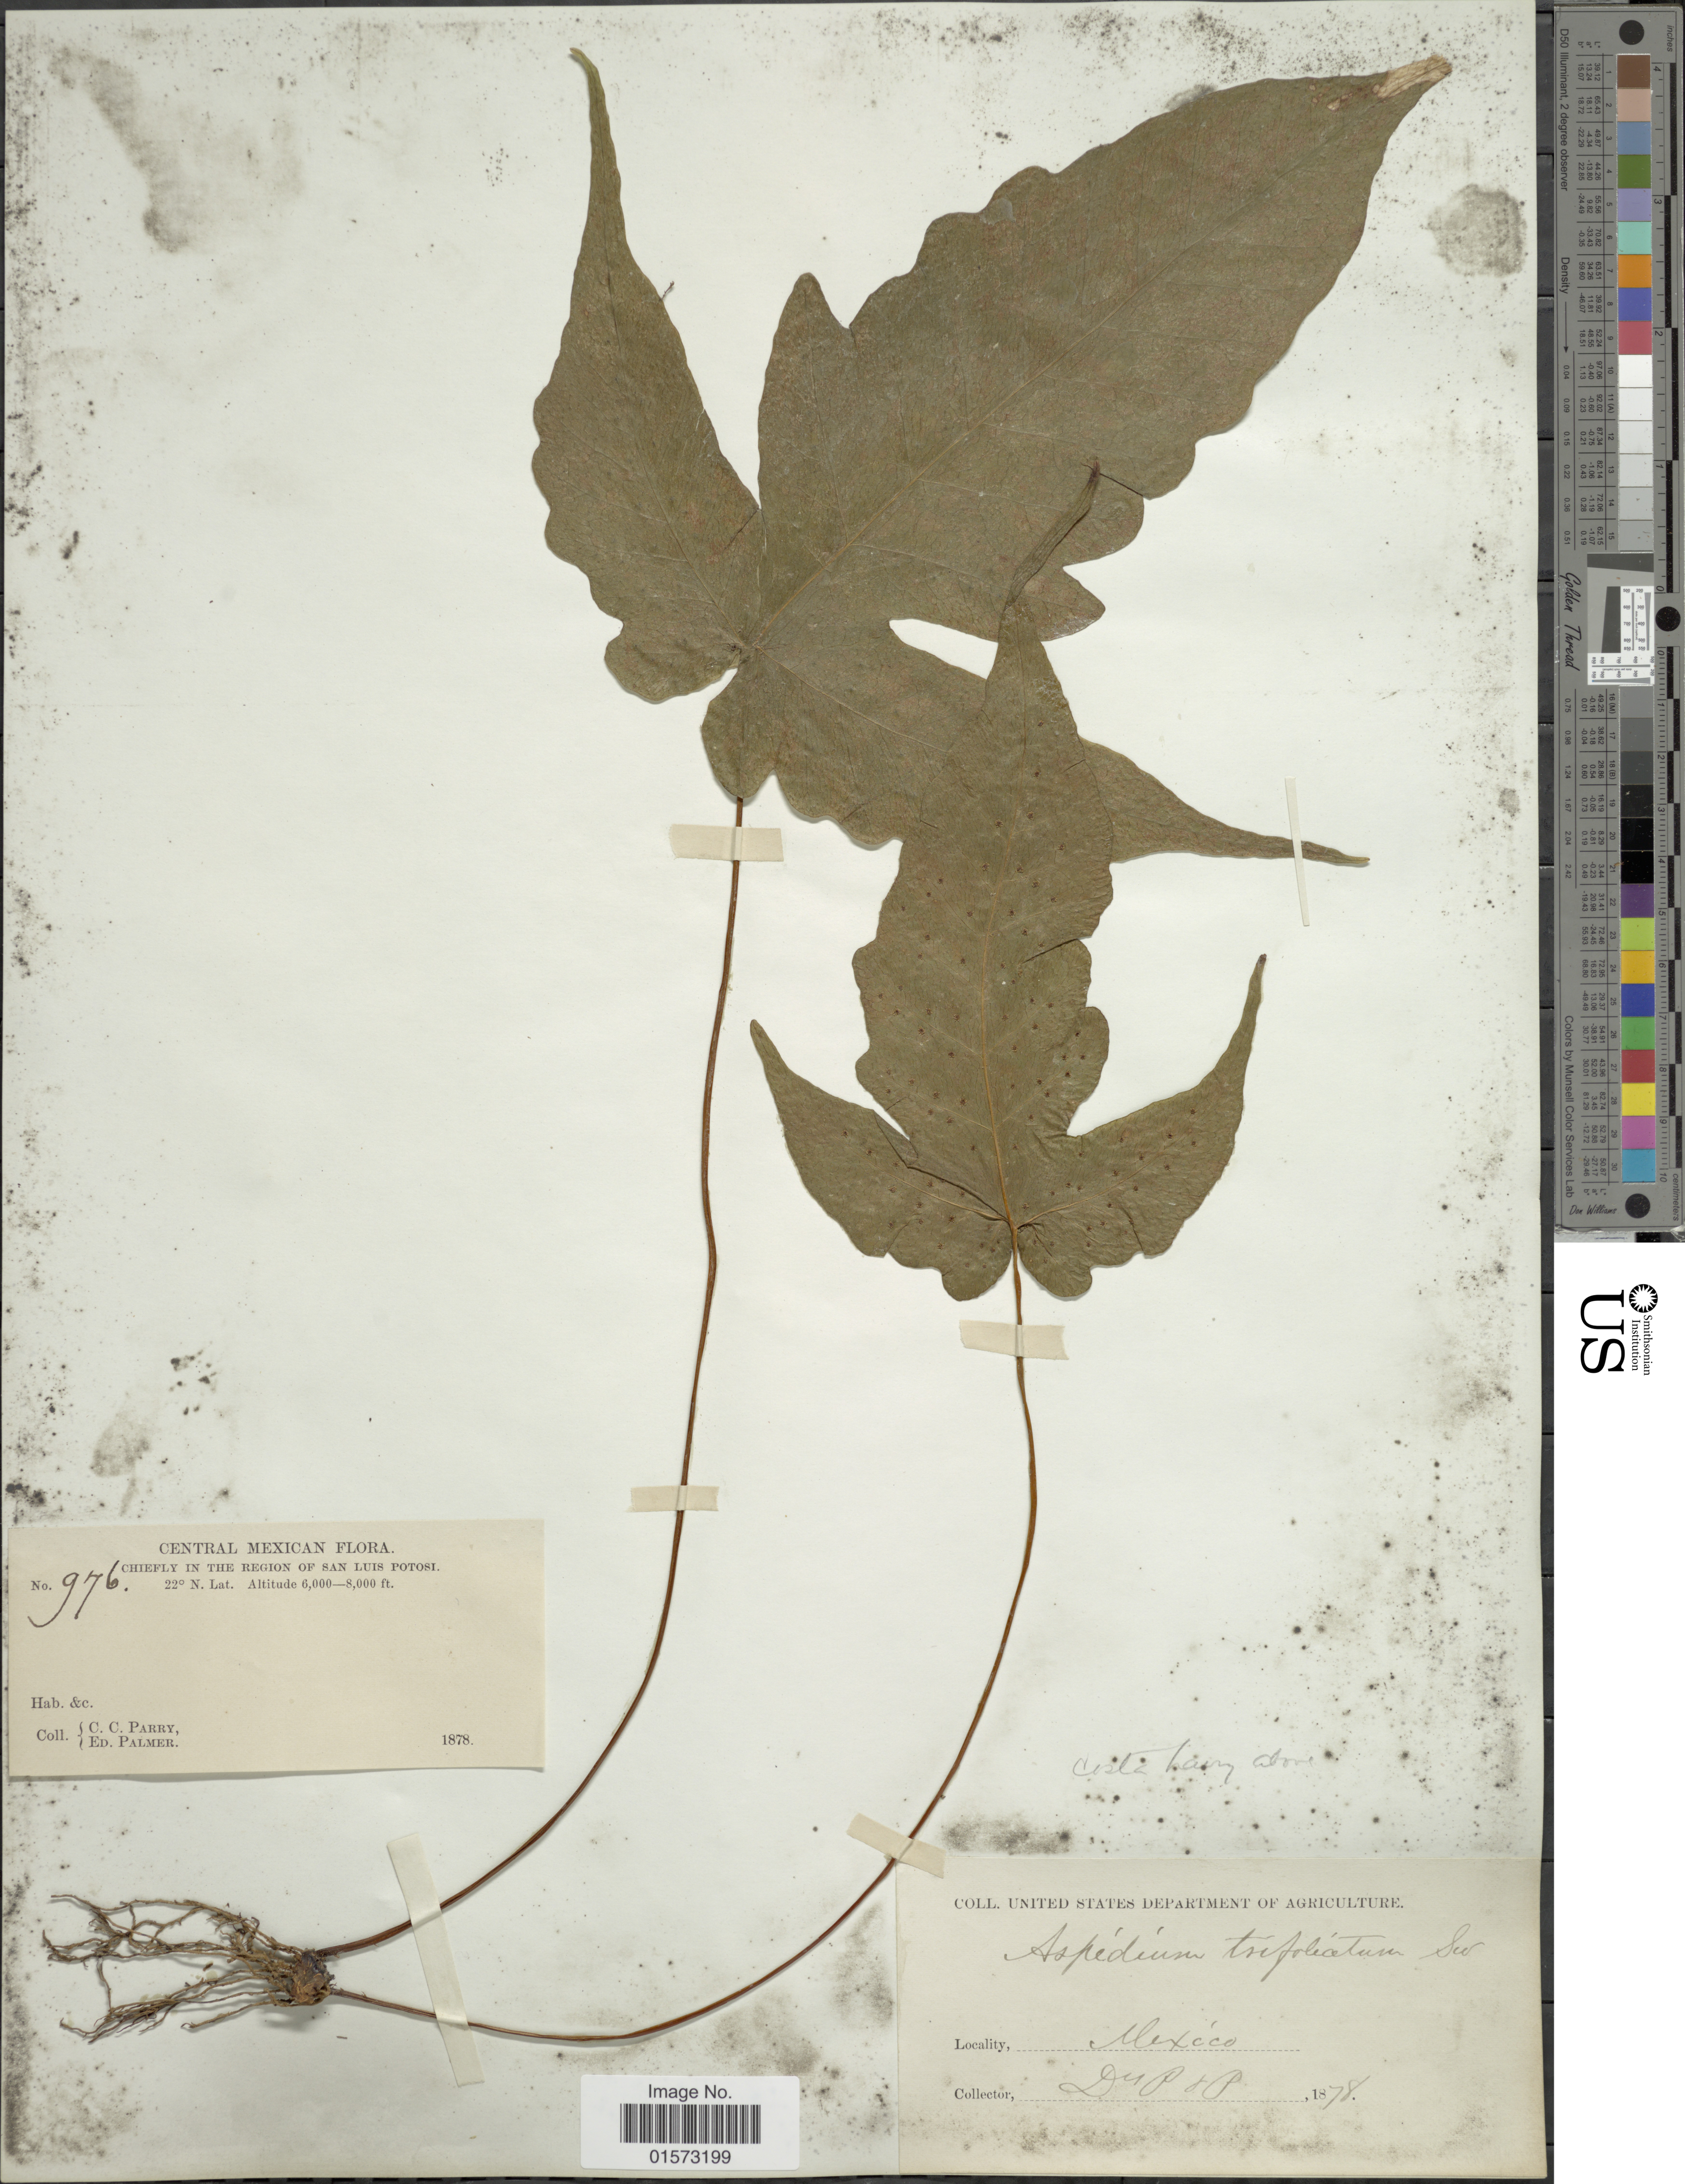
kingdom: Plantae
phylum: Tracheophyta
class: Polypodiopsida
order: Polypodiales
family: Tectariaceae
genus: Tectaria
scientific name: Tectaria heracleifolia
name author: (Willd.) Underw.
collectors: C. C. Parry & E. Palmer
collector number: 976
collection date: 1878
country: Mexico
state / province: San Luis Potosí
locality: Chiefly in the Region of San Luis Potosi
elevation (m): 1829